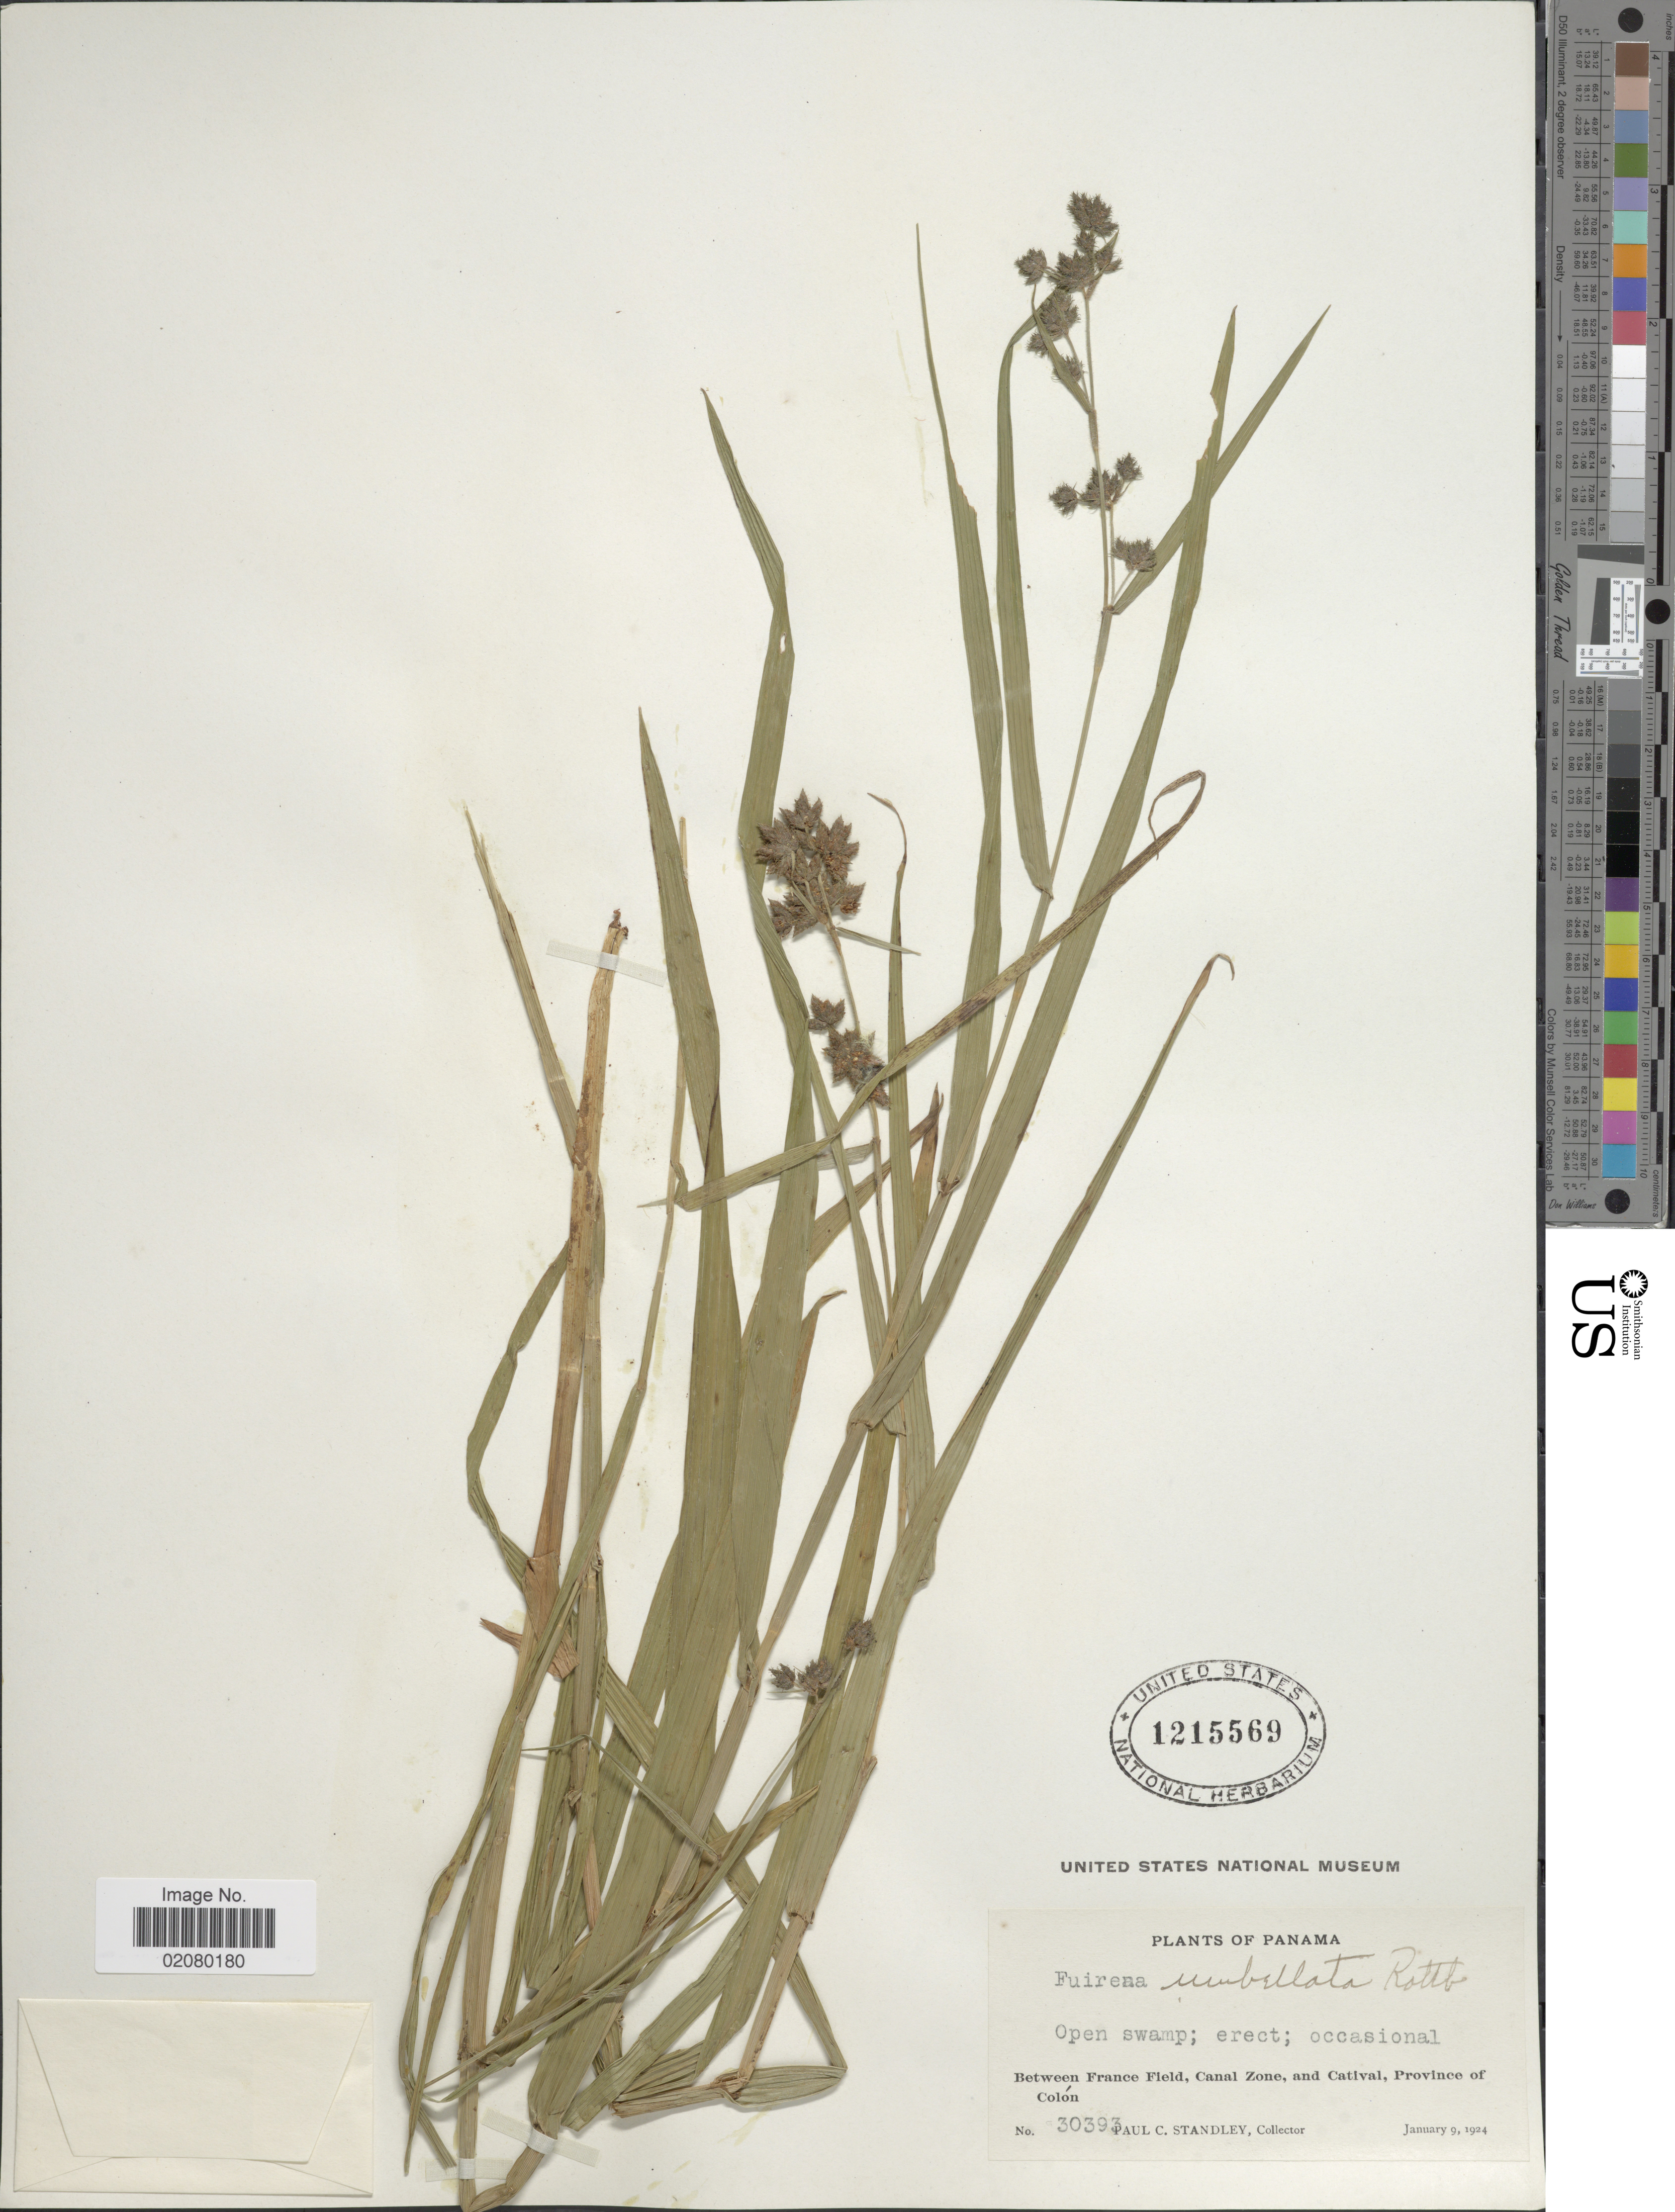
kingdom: Plantae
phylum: Tracheophyta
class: Liliopsida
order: Poales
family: Cyperaceae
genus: Fuirena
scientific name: Fuirena umbellata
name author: Rottb.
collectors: P. C. Standley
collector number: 30393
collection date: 1924-01-09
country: Panama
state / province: Colón / Panamá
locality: Between France Field, Canal Zone, and Catival, Province of Colon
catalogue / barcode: US 1215569